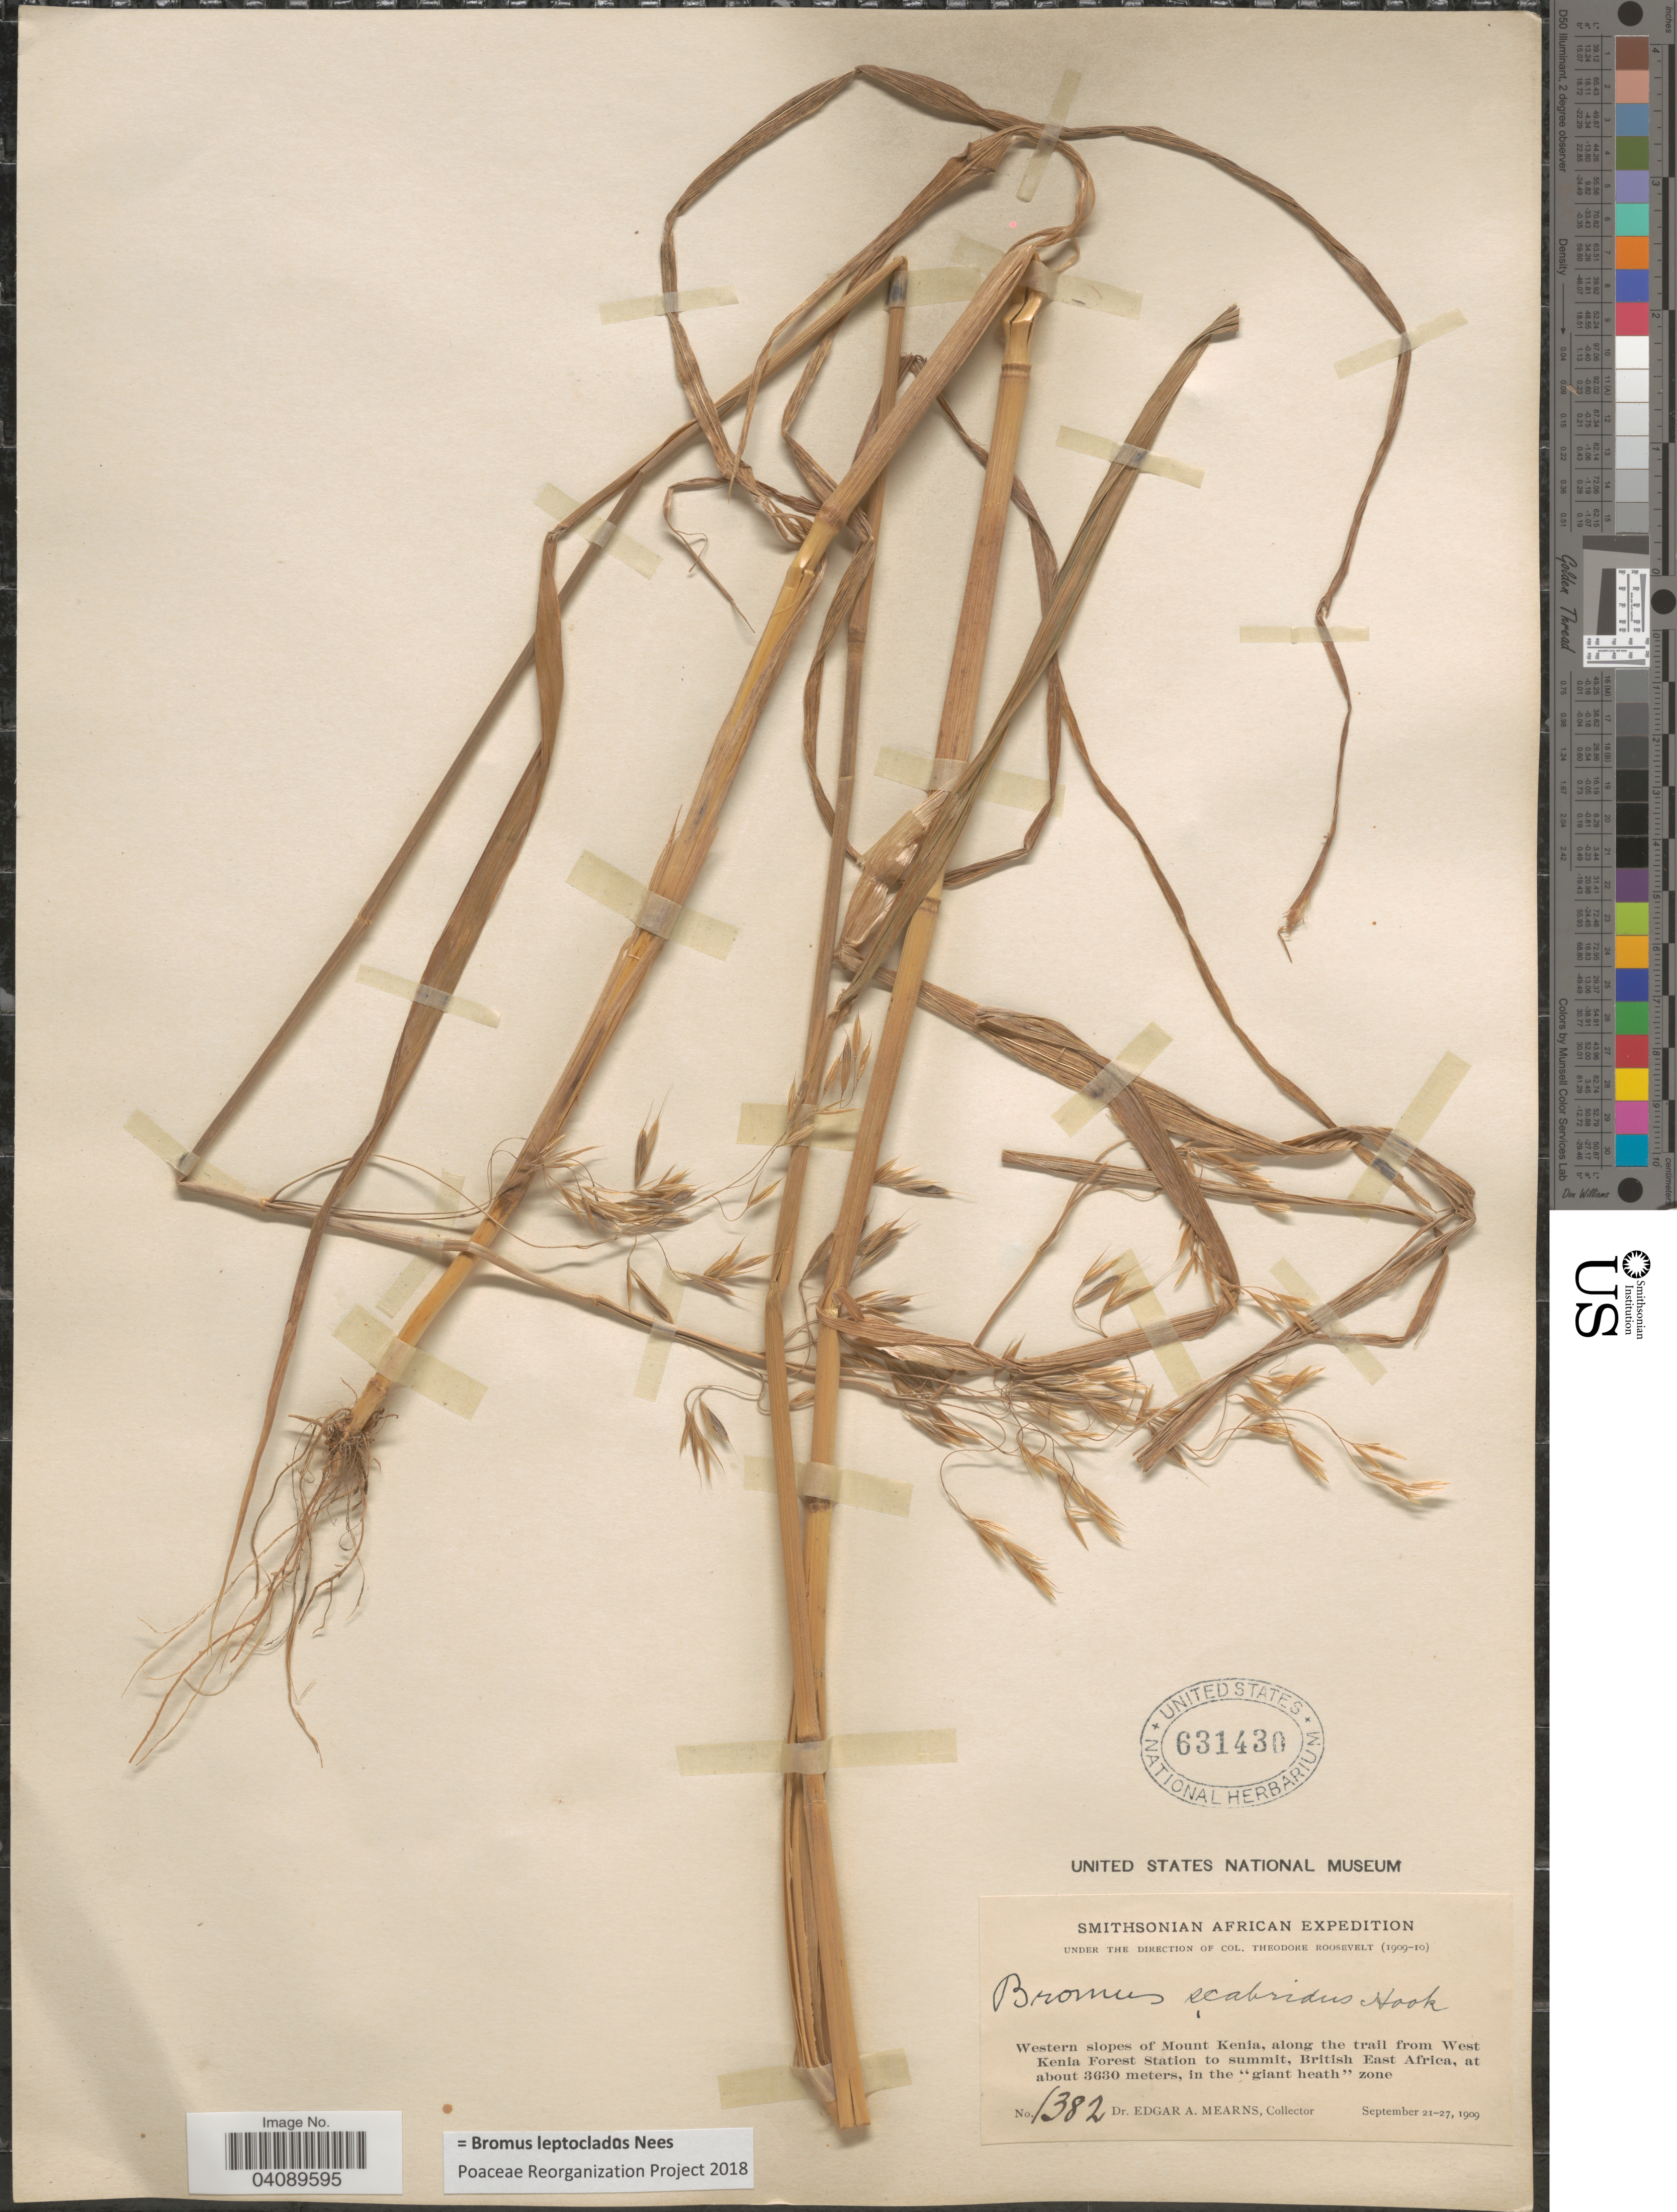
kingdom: Plantae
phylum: Tracheophyta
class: Liliopsida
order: Poales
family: Poaceae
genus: Bromus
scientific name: Bromus leptoclados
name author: Nees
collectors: E. A. Mearns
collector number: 1382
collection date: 1909-09-21/1909-09-27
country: Kenya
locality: Smithsonian African Expedition. Western slopes of Mount Kenia, along the trail from West Kenia Forest Station to summit, British East Africa, in the "giant heath" zone.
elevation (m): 3630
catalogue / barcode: US 631430